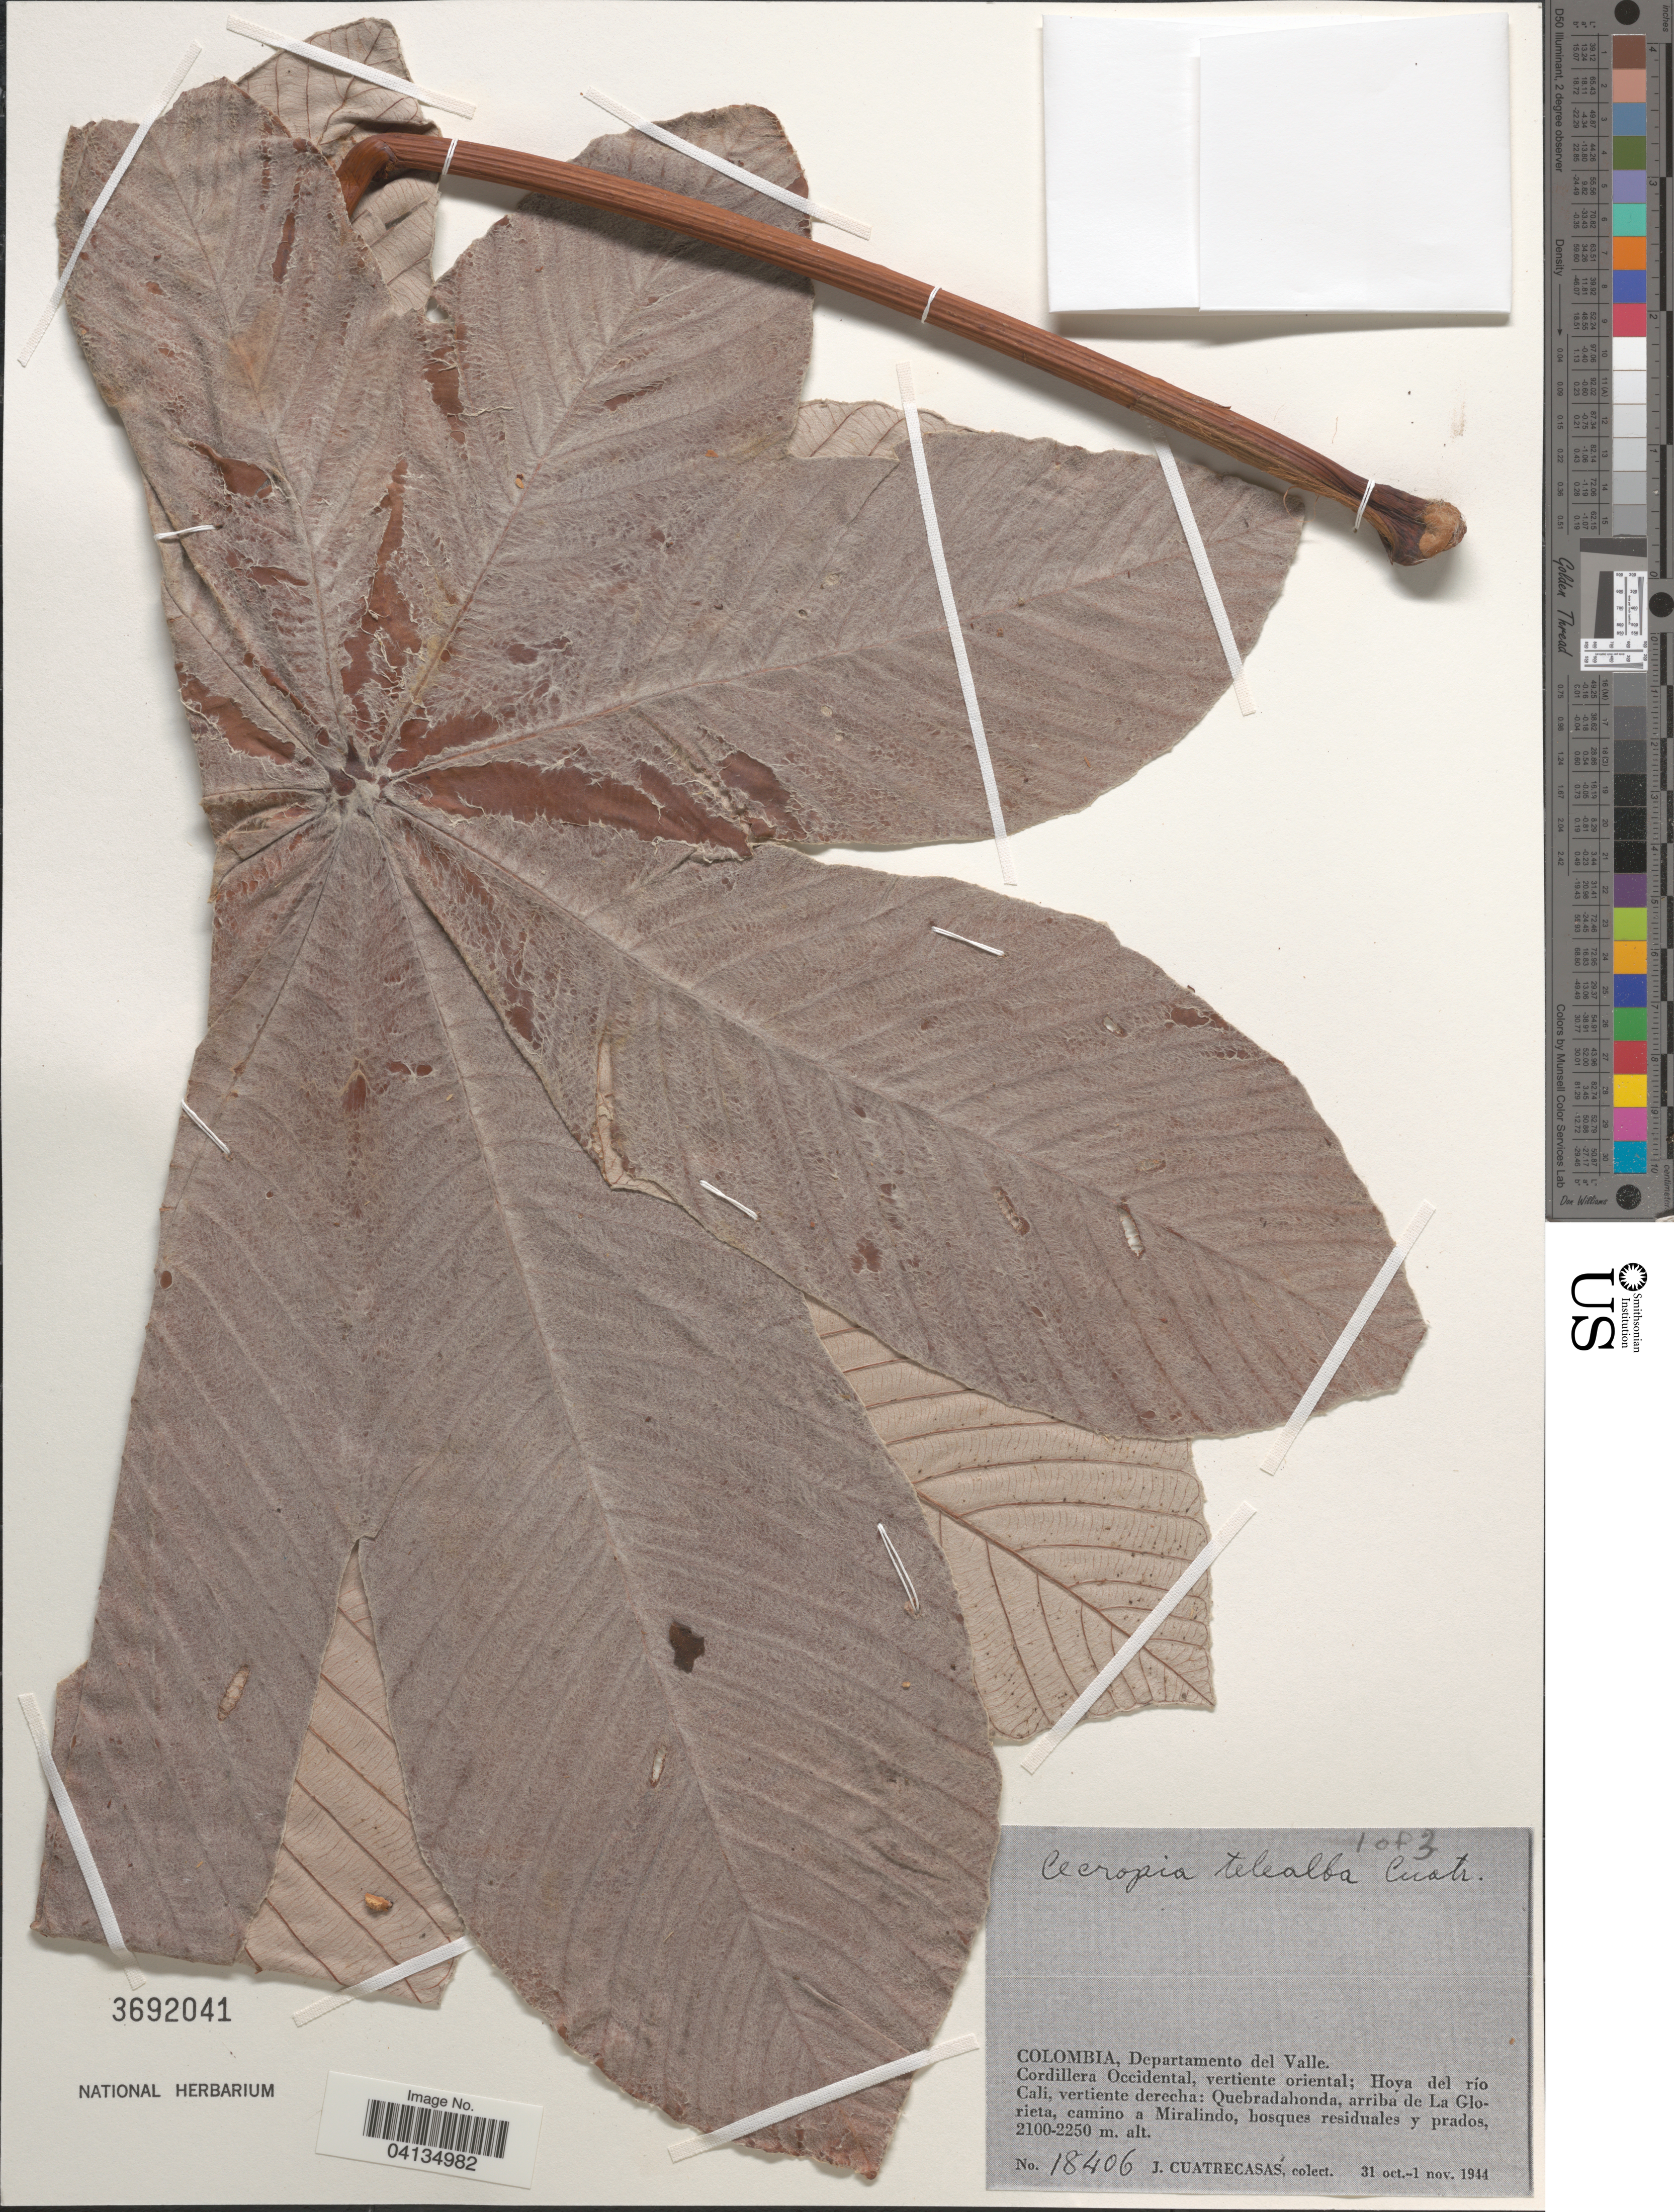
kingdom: Plantae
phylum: Tracheophyta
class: Magnoliopsida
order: Rosales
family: Urticaceae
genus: Cecropia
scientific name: Cecropia telealba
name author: Cuatrec.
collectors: J. Cuatrecasas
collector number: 18406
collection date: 1944-10-31/1944-11-01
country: Colombia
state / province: Valle del Cauca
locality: Departamento del Valle. Cordillera Occicental, vertiente oriental; Hoya del río Cali, vertiente derecha: Quebradahonda, arriba de La Glorieta, camino a Miralindo.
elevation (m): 2100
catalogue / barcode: US 3692041